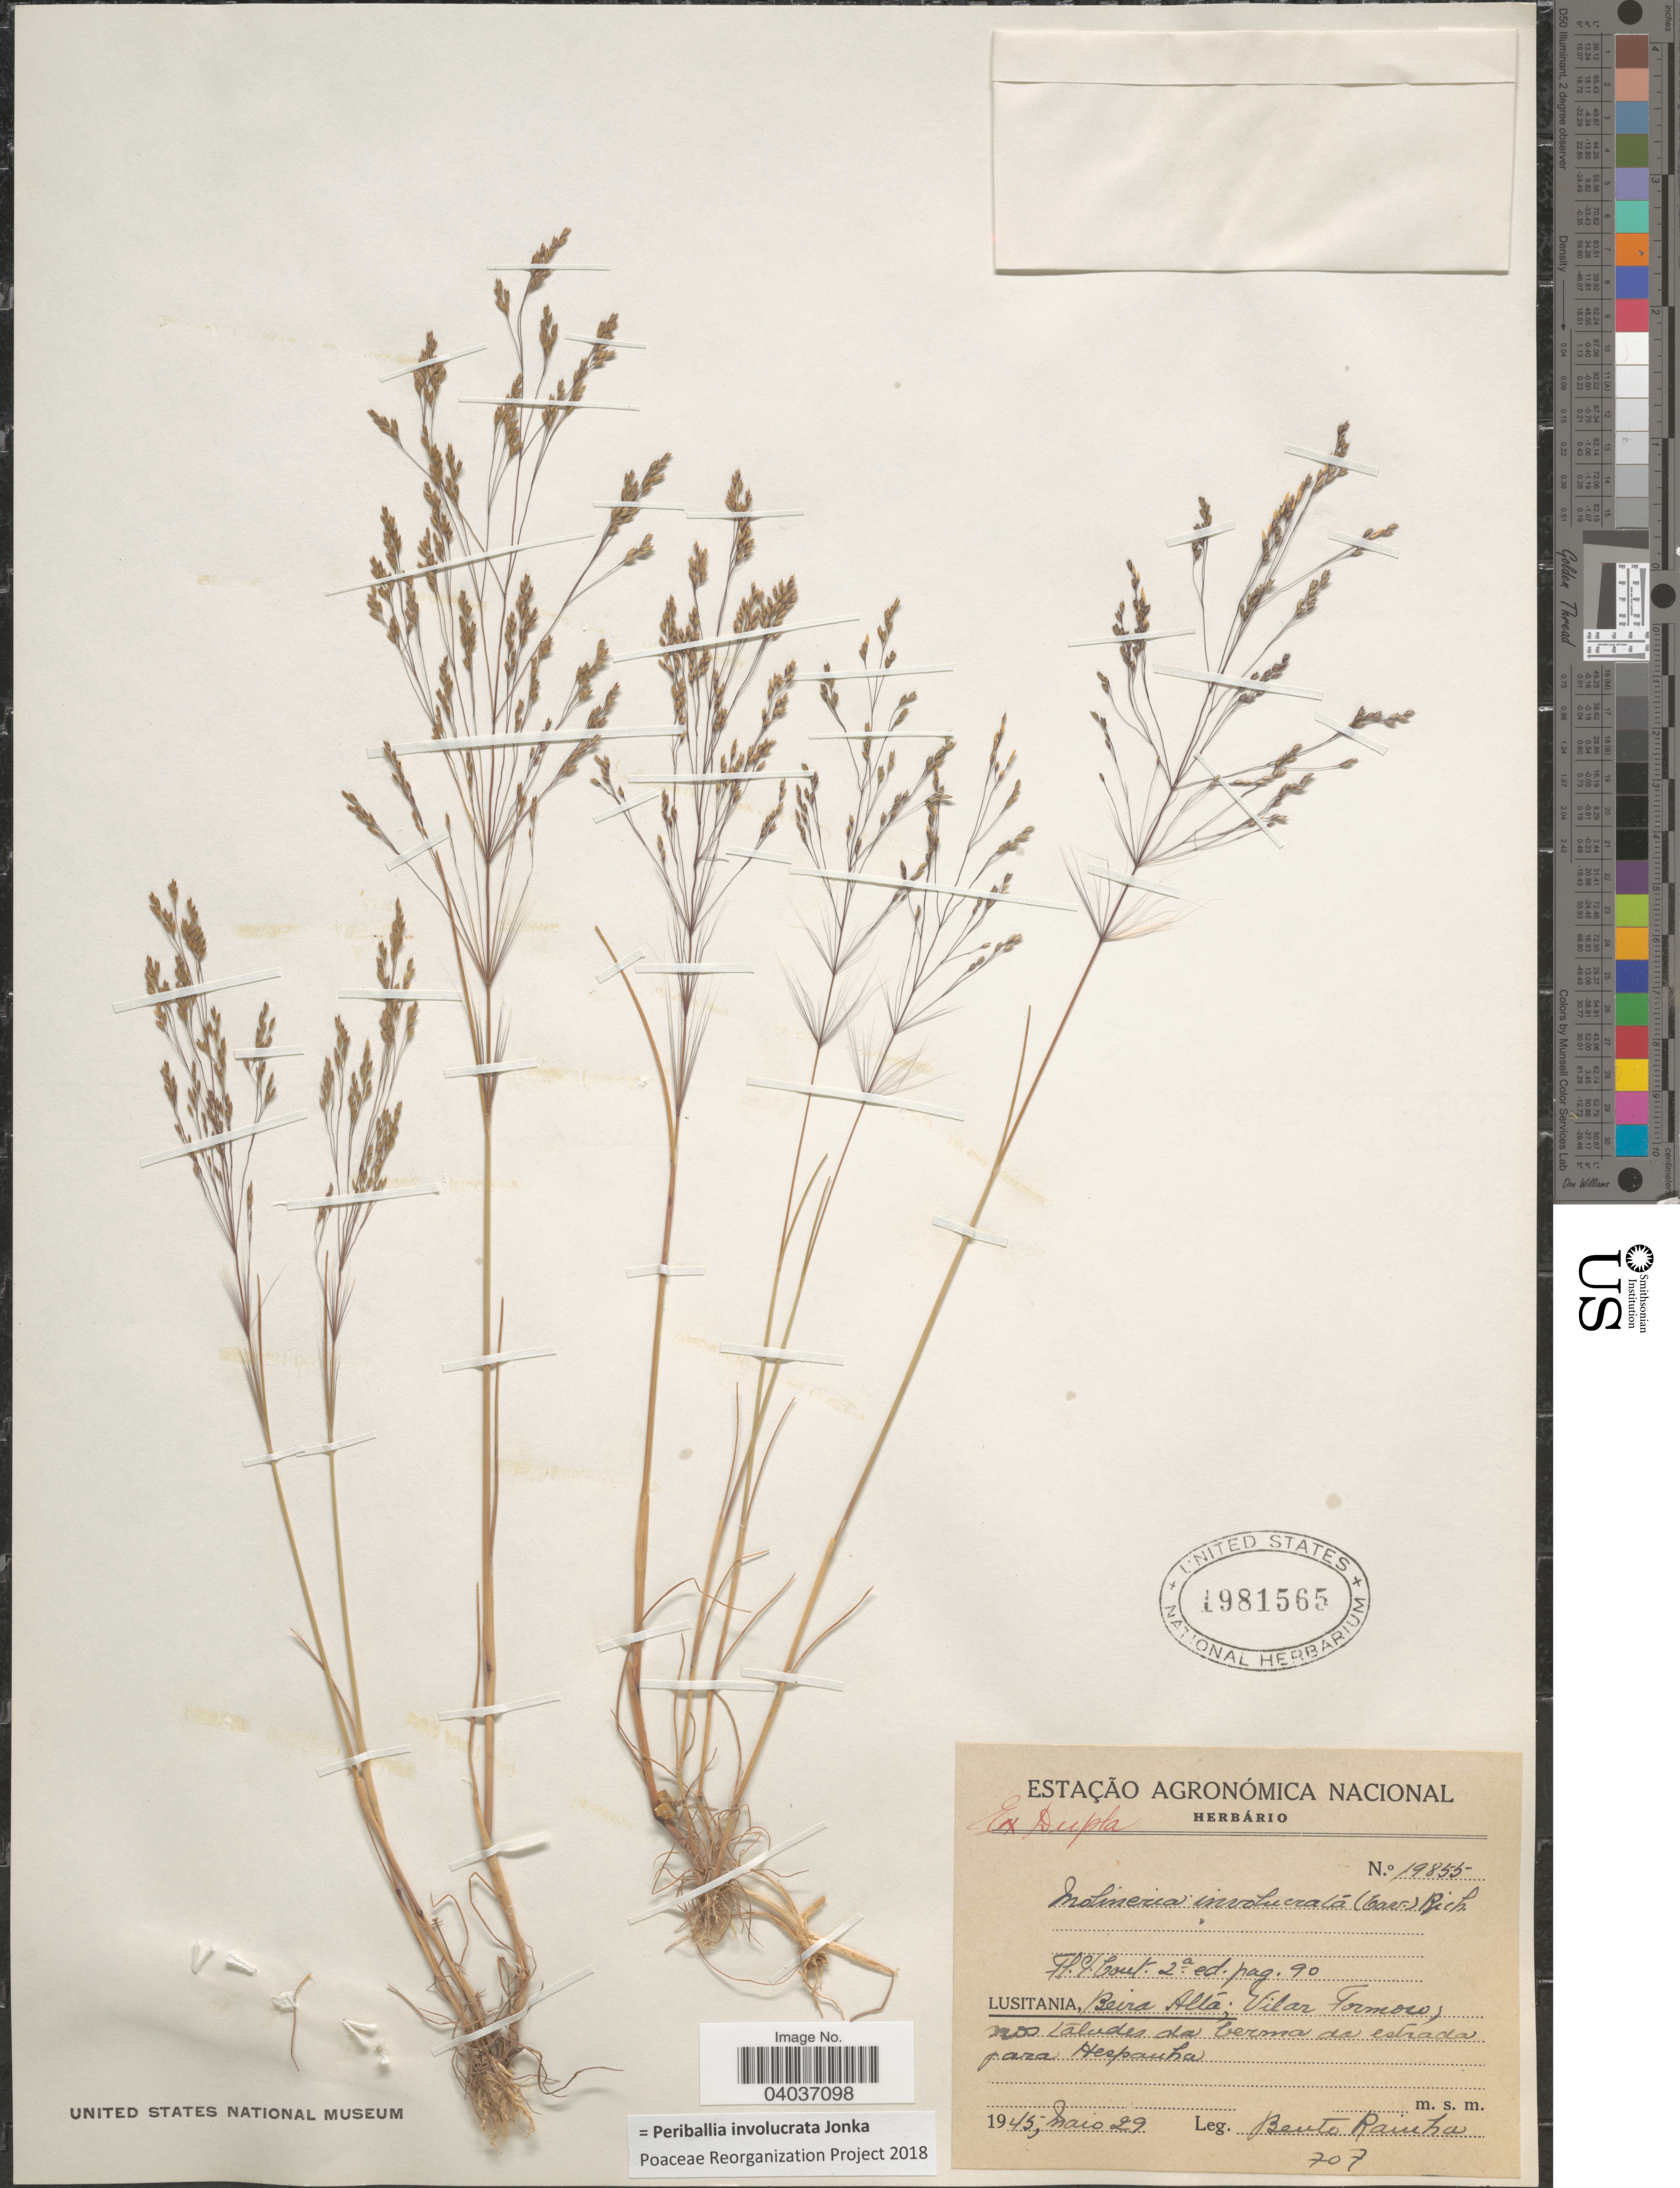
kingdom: Plantae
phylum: Tracheophyta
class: Liliopsida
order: Poales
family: Poaceae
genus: Periballia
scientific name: Periballia involucrata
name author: Janka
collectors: B. Rainha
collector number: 19855/707 ?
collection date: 1945-05-29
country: Portugal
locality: Lusitania, Beira Alta; Vilar Formosa, nos taludes da berma de estrada para Hespanha.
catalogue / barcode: US 1981565